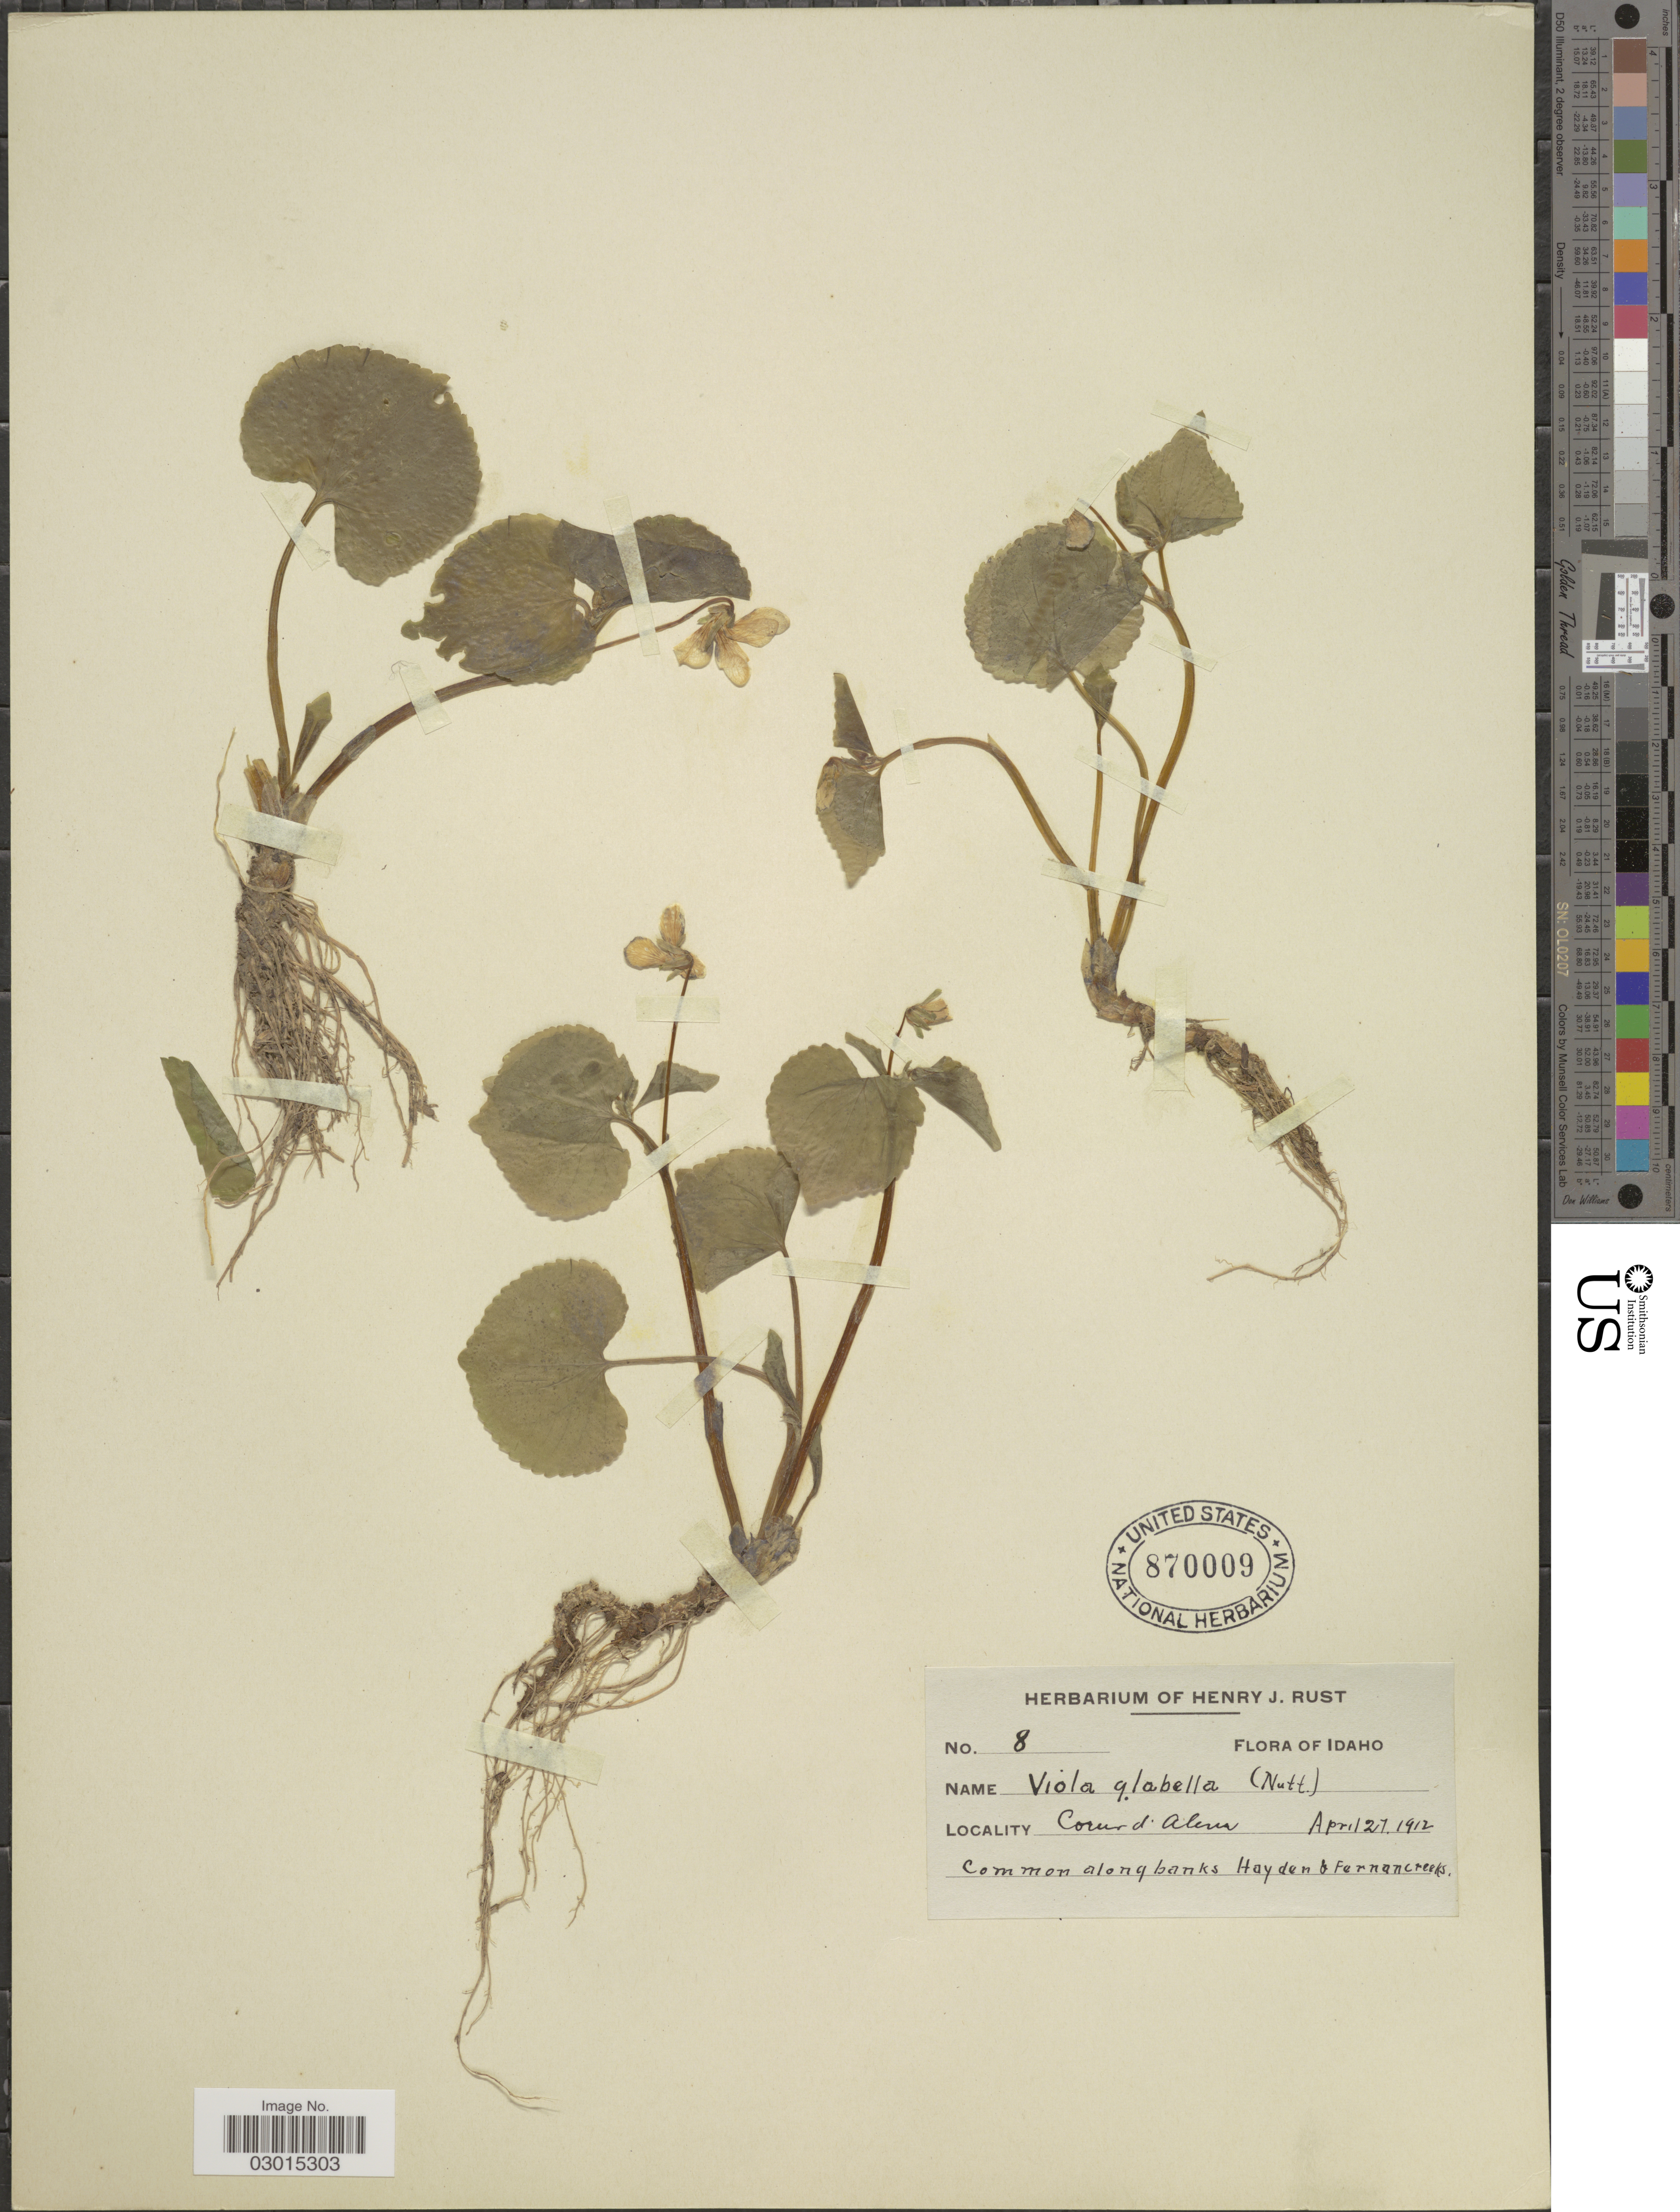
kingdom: Plantae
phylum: Tracheophyta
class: Magnoliopsida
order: Malpighiales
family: Violaceae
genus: Viola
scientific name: Viola glabella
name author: Nutt.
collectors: ex herb. Henry J. Rust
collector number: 8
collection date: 1912-04-27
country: United States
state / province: Idaho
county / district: Kootenai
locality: Coeur d'Alene. Common along banks Hayden & Fernan Creeks.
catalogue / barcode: US 870009